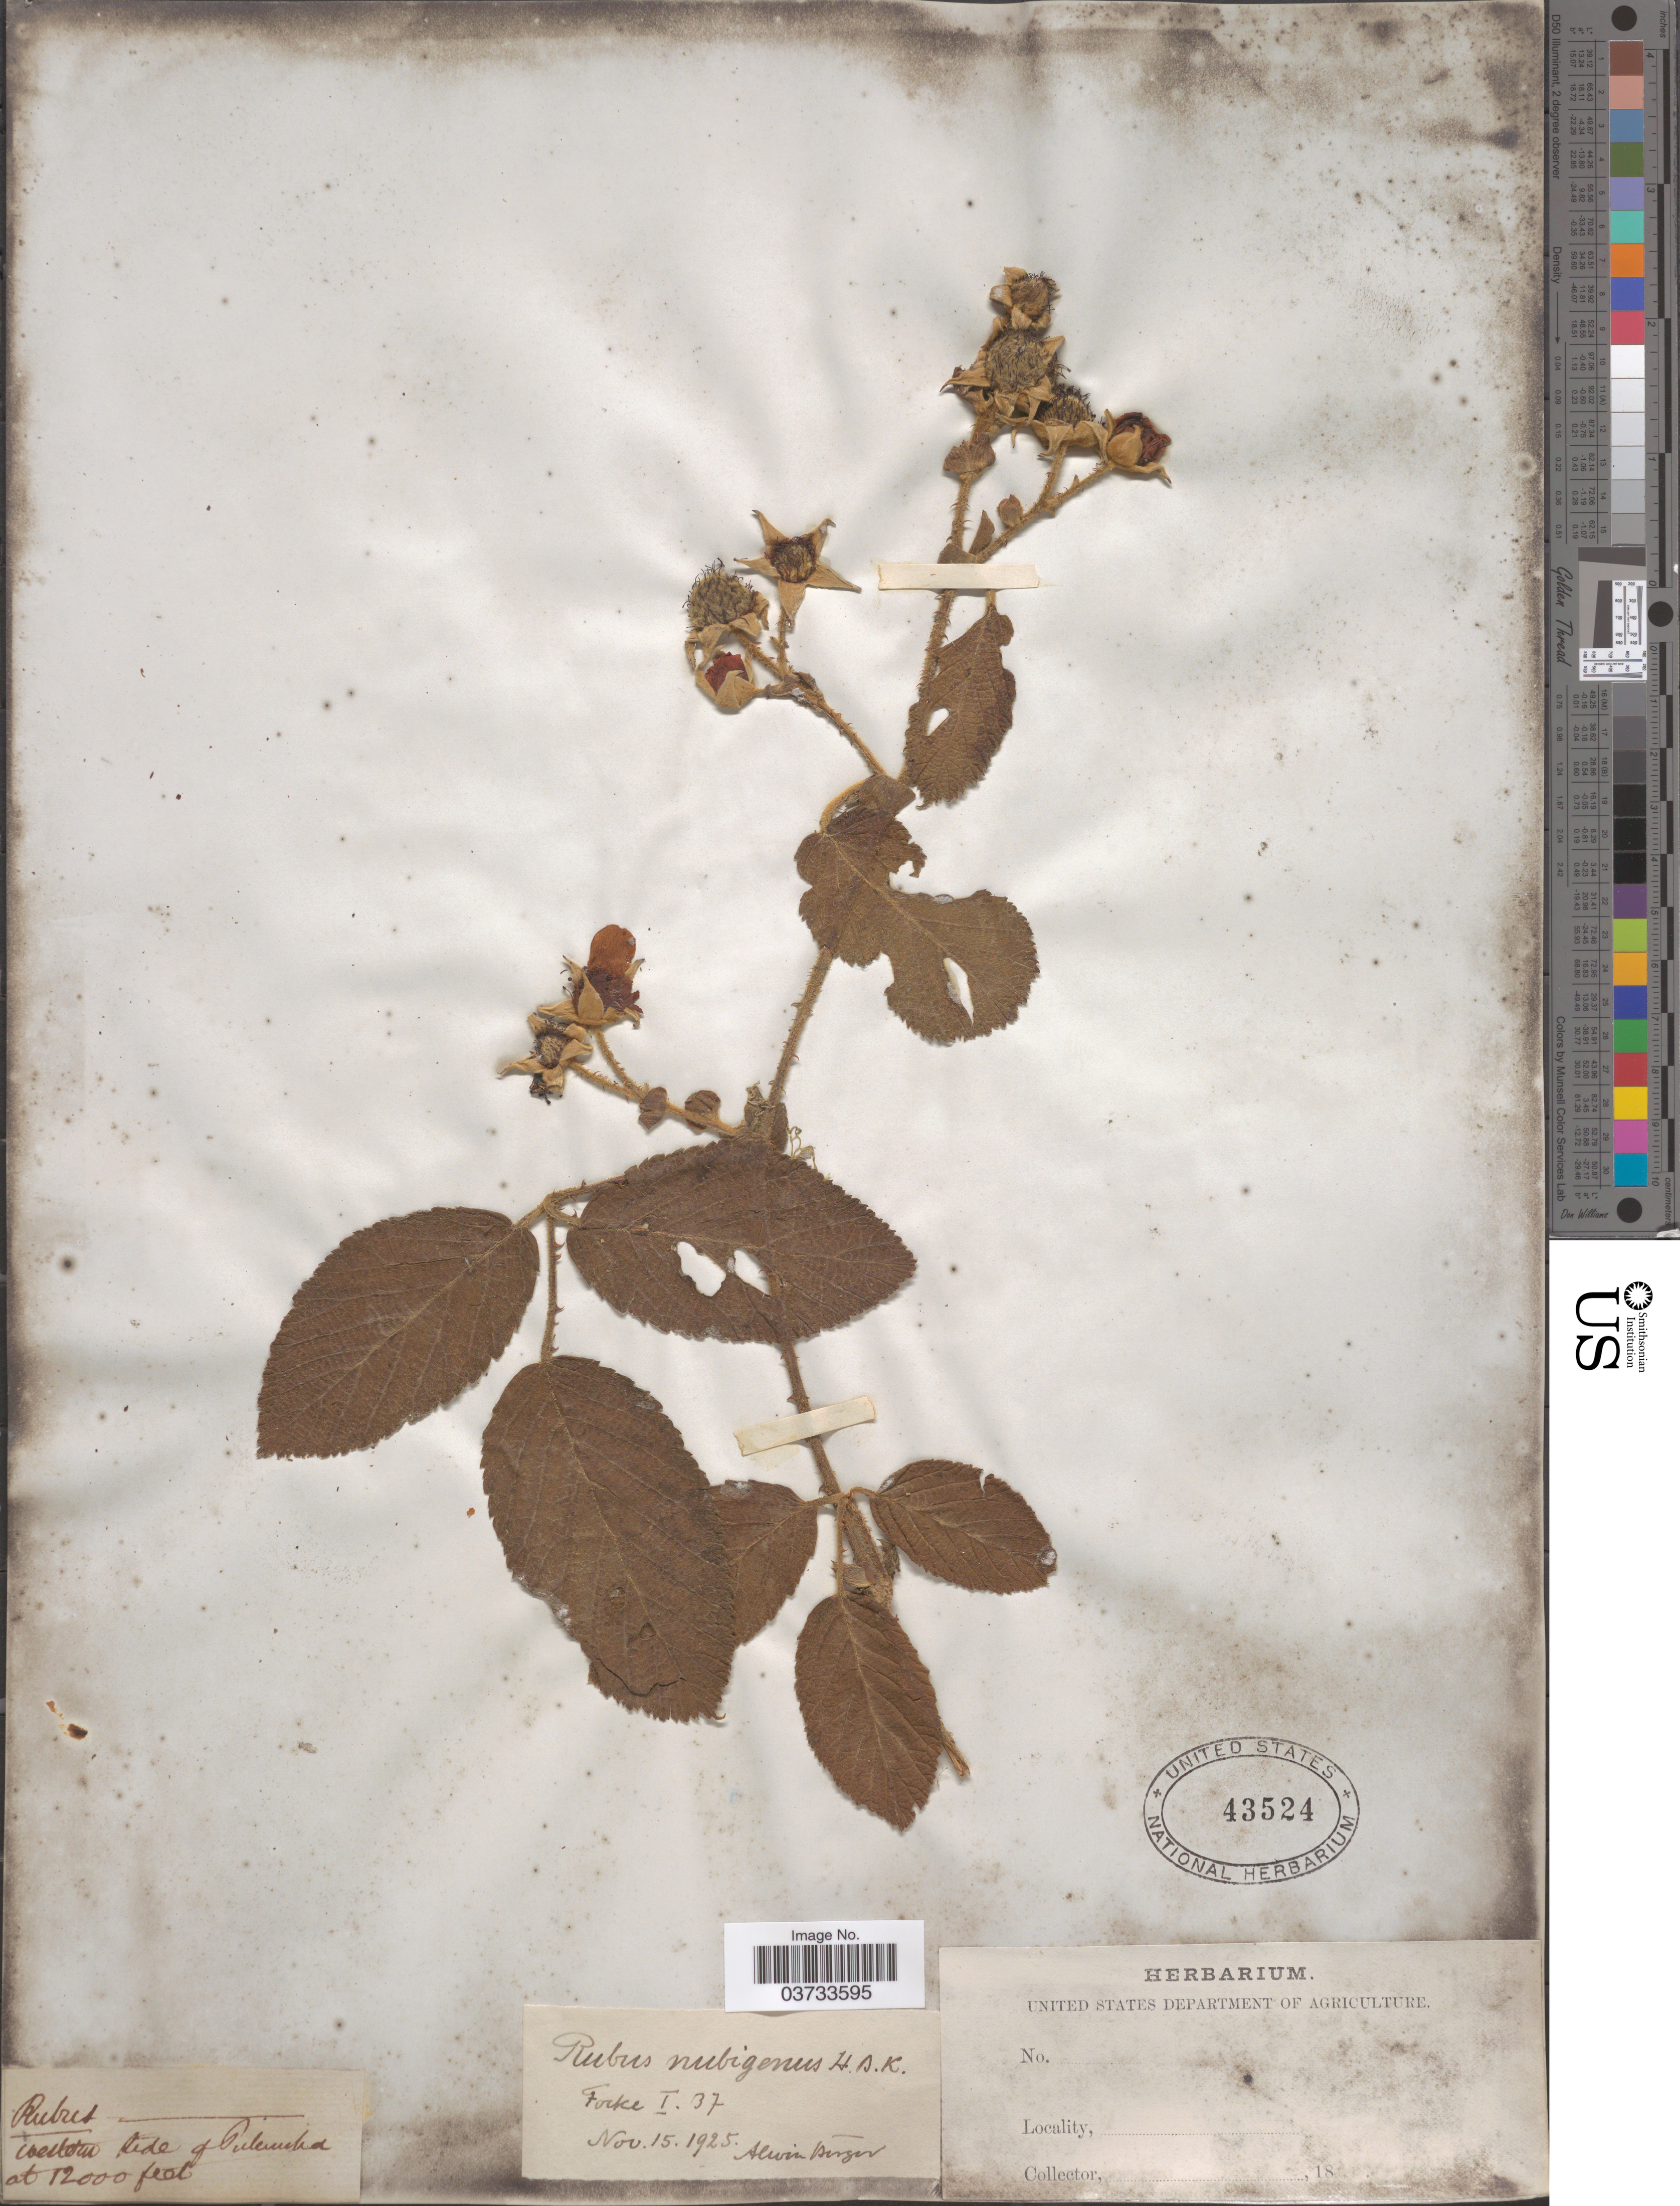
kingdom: Plantae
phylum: Tracheophyta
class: Magnoliopsida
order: Rosales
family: Rosaceae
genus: Rubus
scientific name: Rubus nubigenus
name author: Kunth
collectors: ex herb. U. S. Department of Agriculture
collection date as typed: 18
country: Ecuador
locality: Western side of Pichincha.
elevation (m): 3658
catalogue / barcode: US 43524